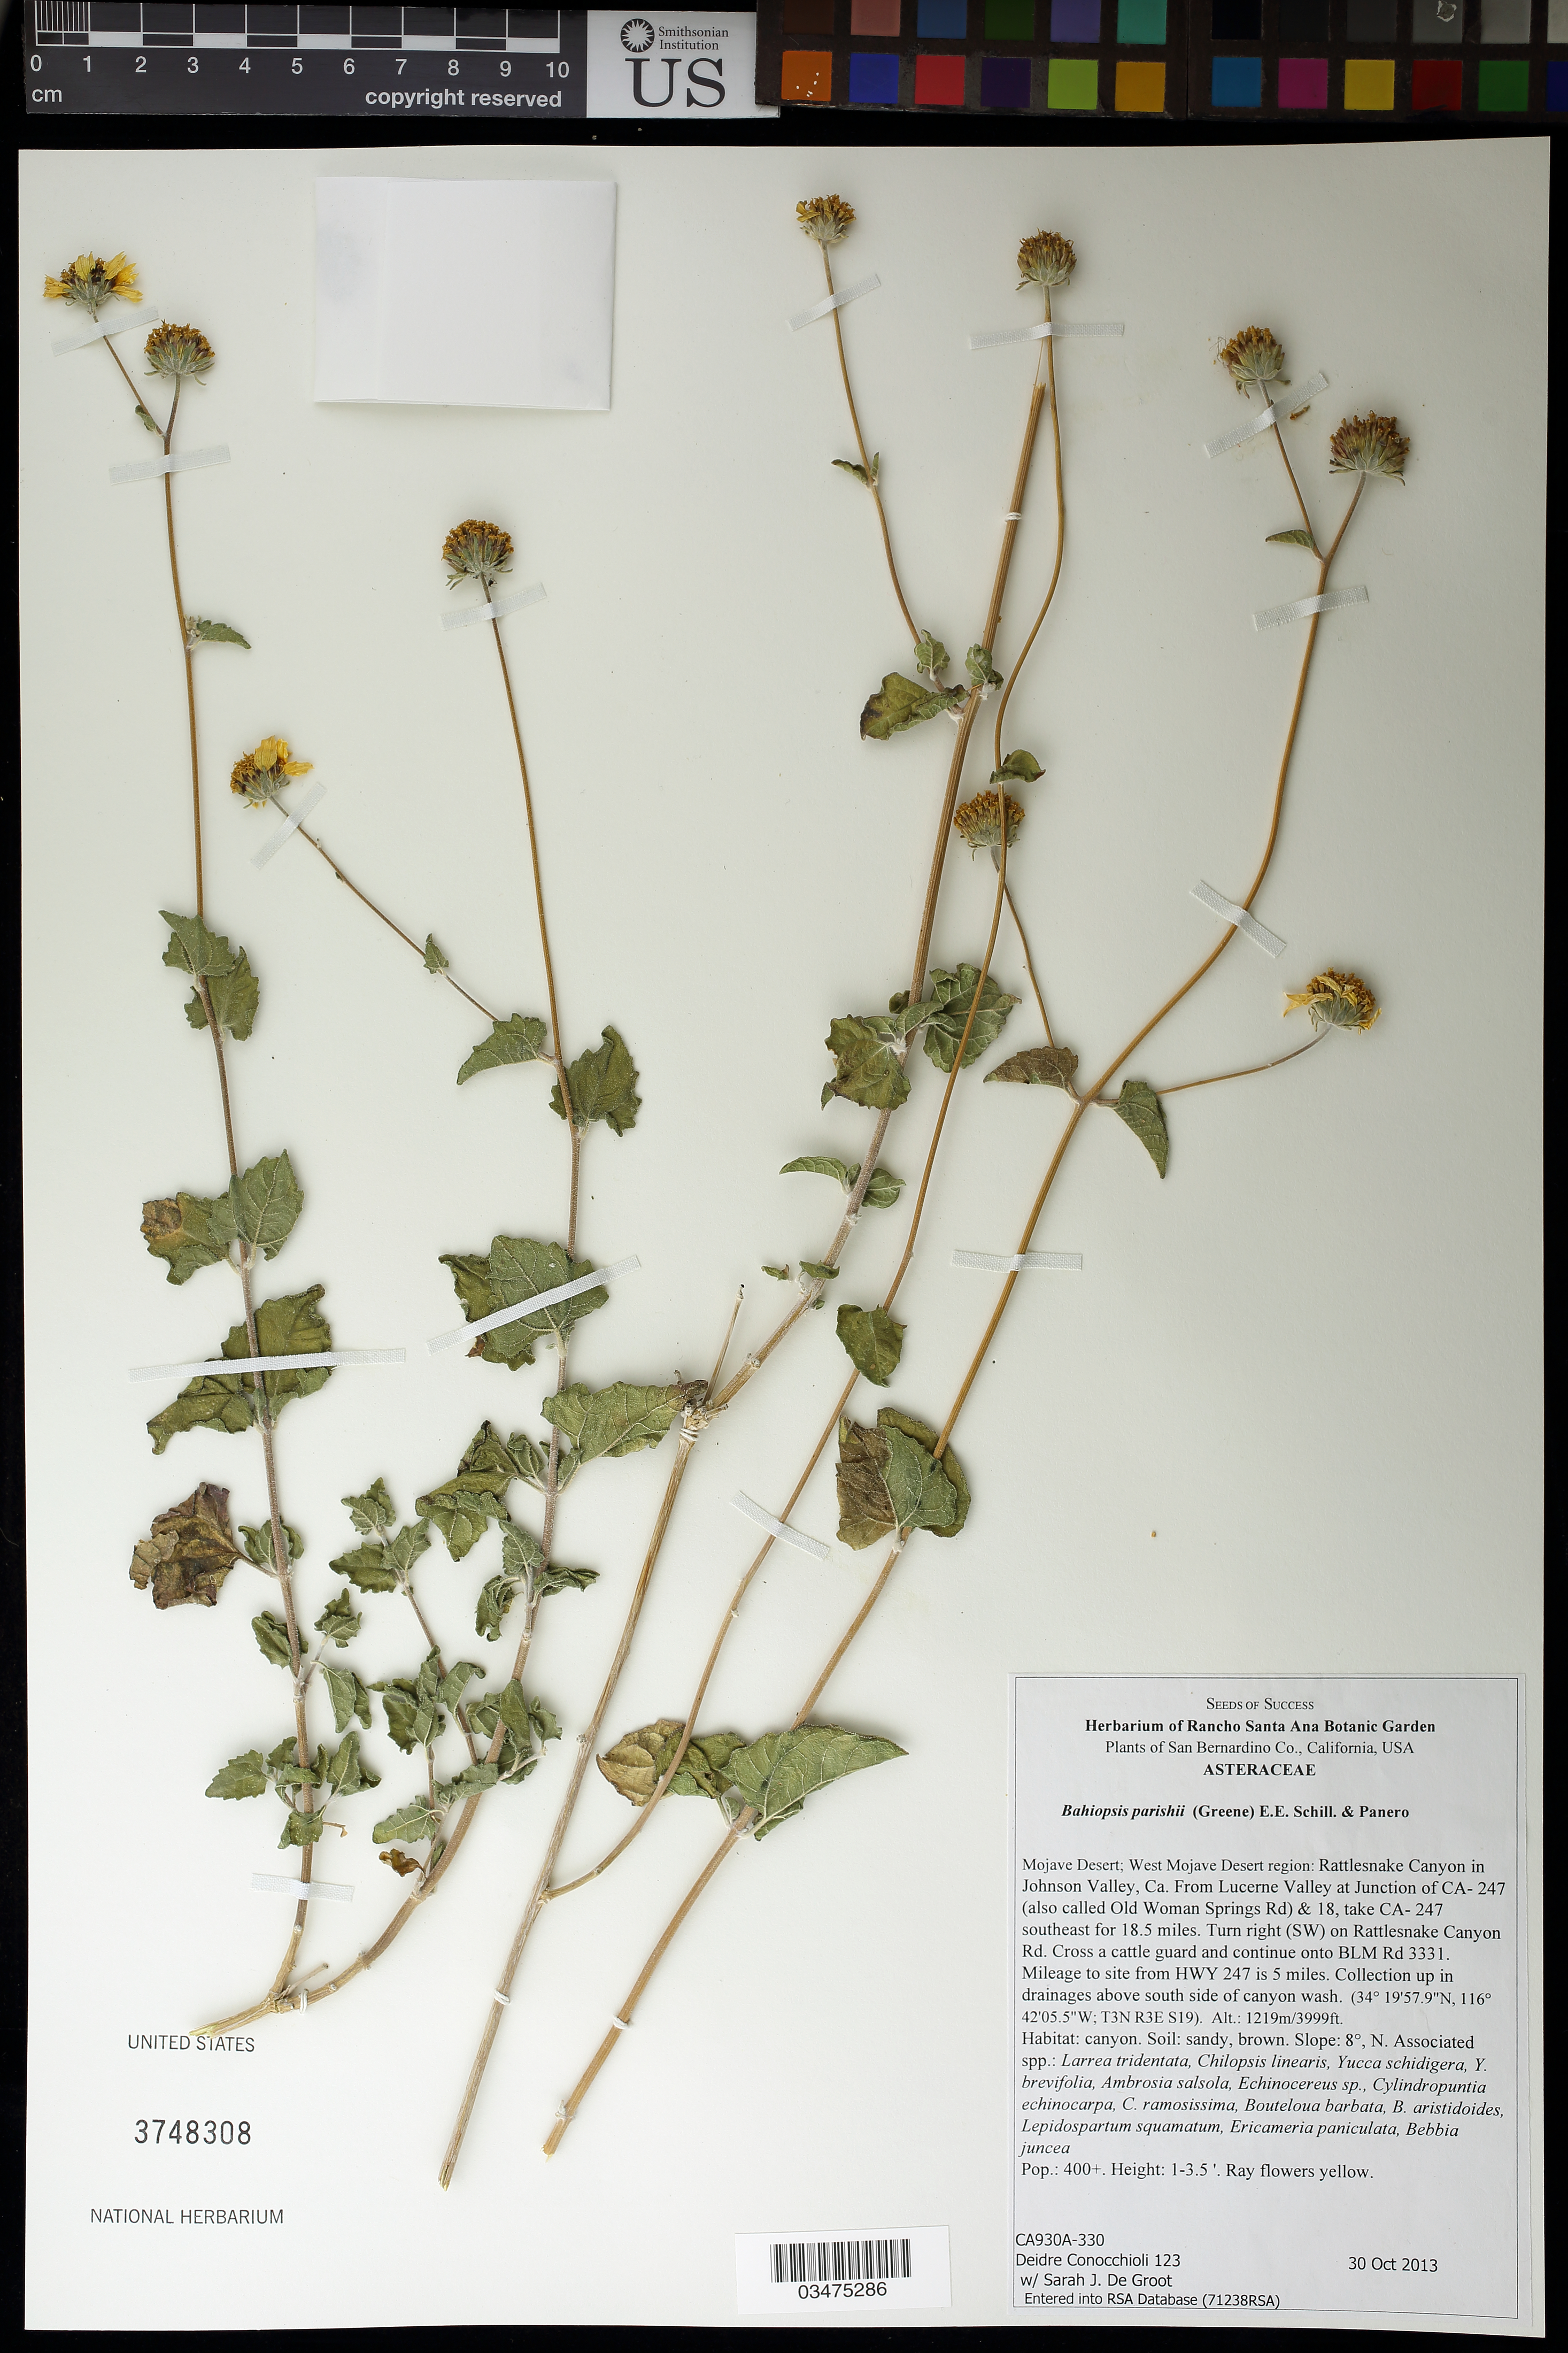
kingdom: Plantae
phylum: Tracheophyta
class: Magnoliopsida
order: Asterales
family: Asteraceae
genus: Bahiopsis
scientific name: Bahiopsis parishii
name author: (S.W. Greene) E.E. Schill. & Panero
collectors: D. Conocchioli & S. De Groot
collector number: CA930A-330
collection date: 2013-10-30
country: United States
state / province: California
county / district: San Bernardino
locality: Mojave Desert. Rattlesnake Canyon in Johnson Valley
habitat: Canyon. Soil: sandy, brown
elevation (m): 1219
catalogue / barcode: US 3748308